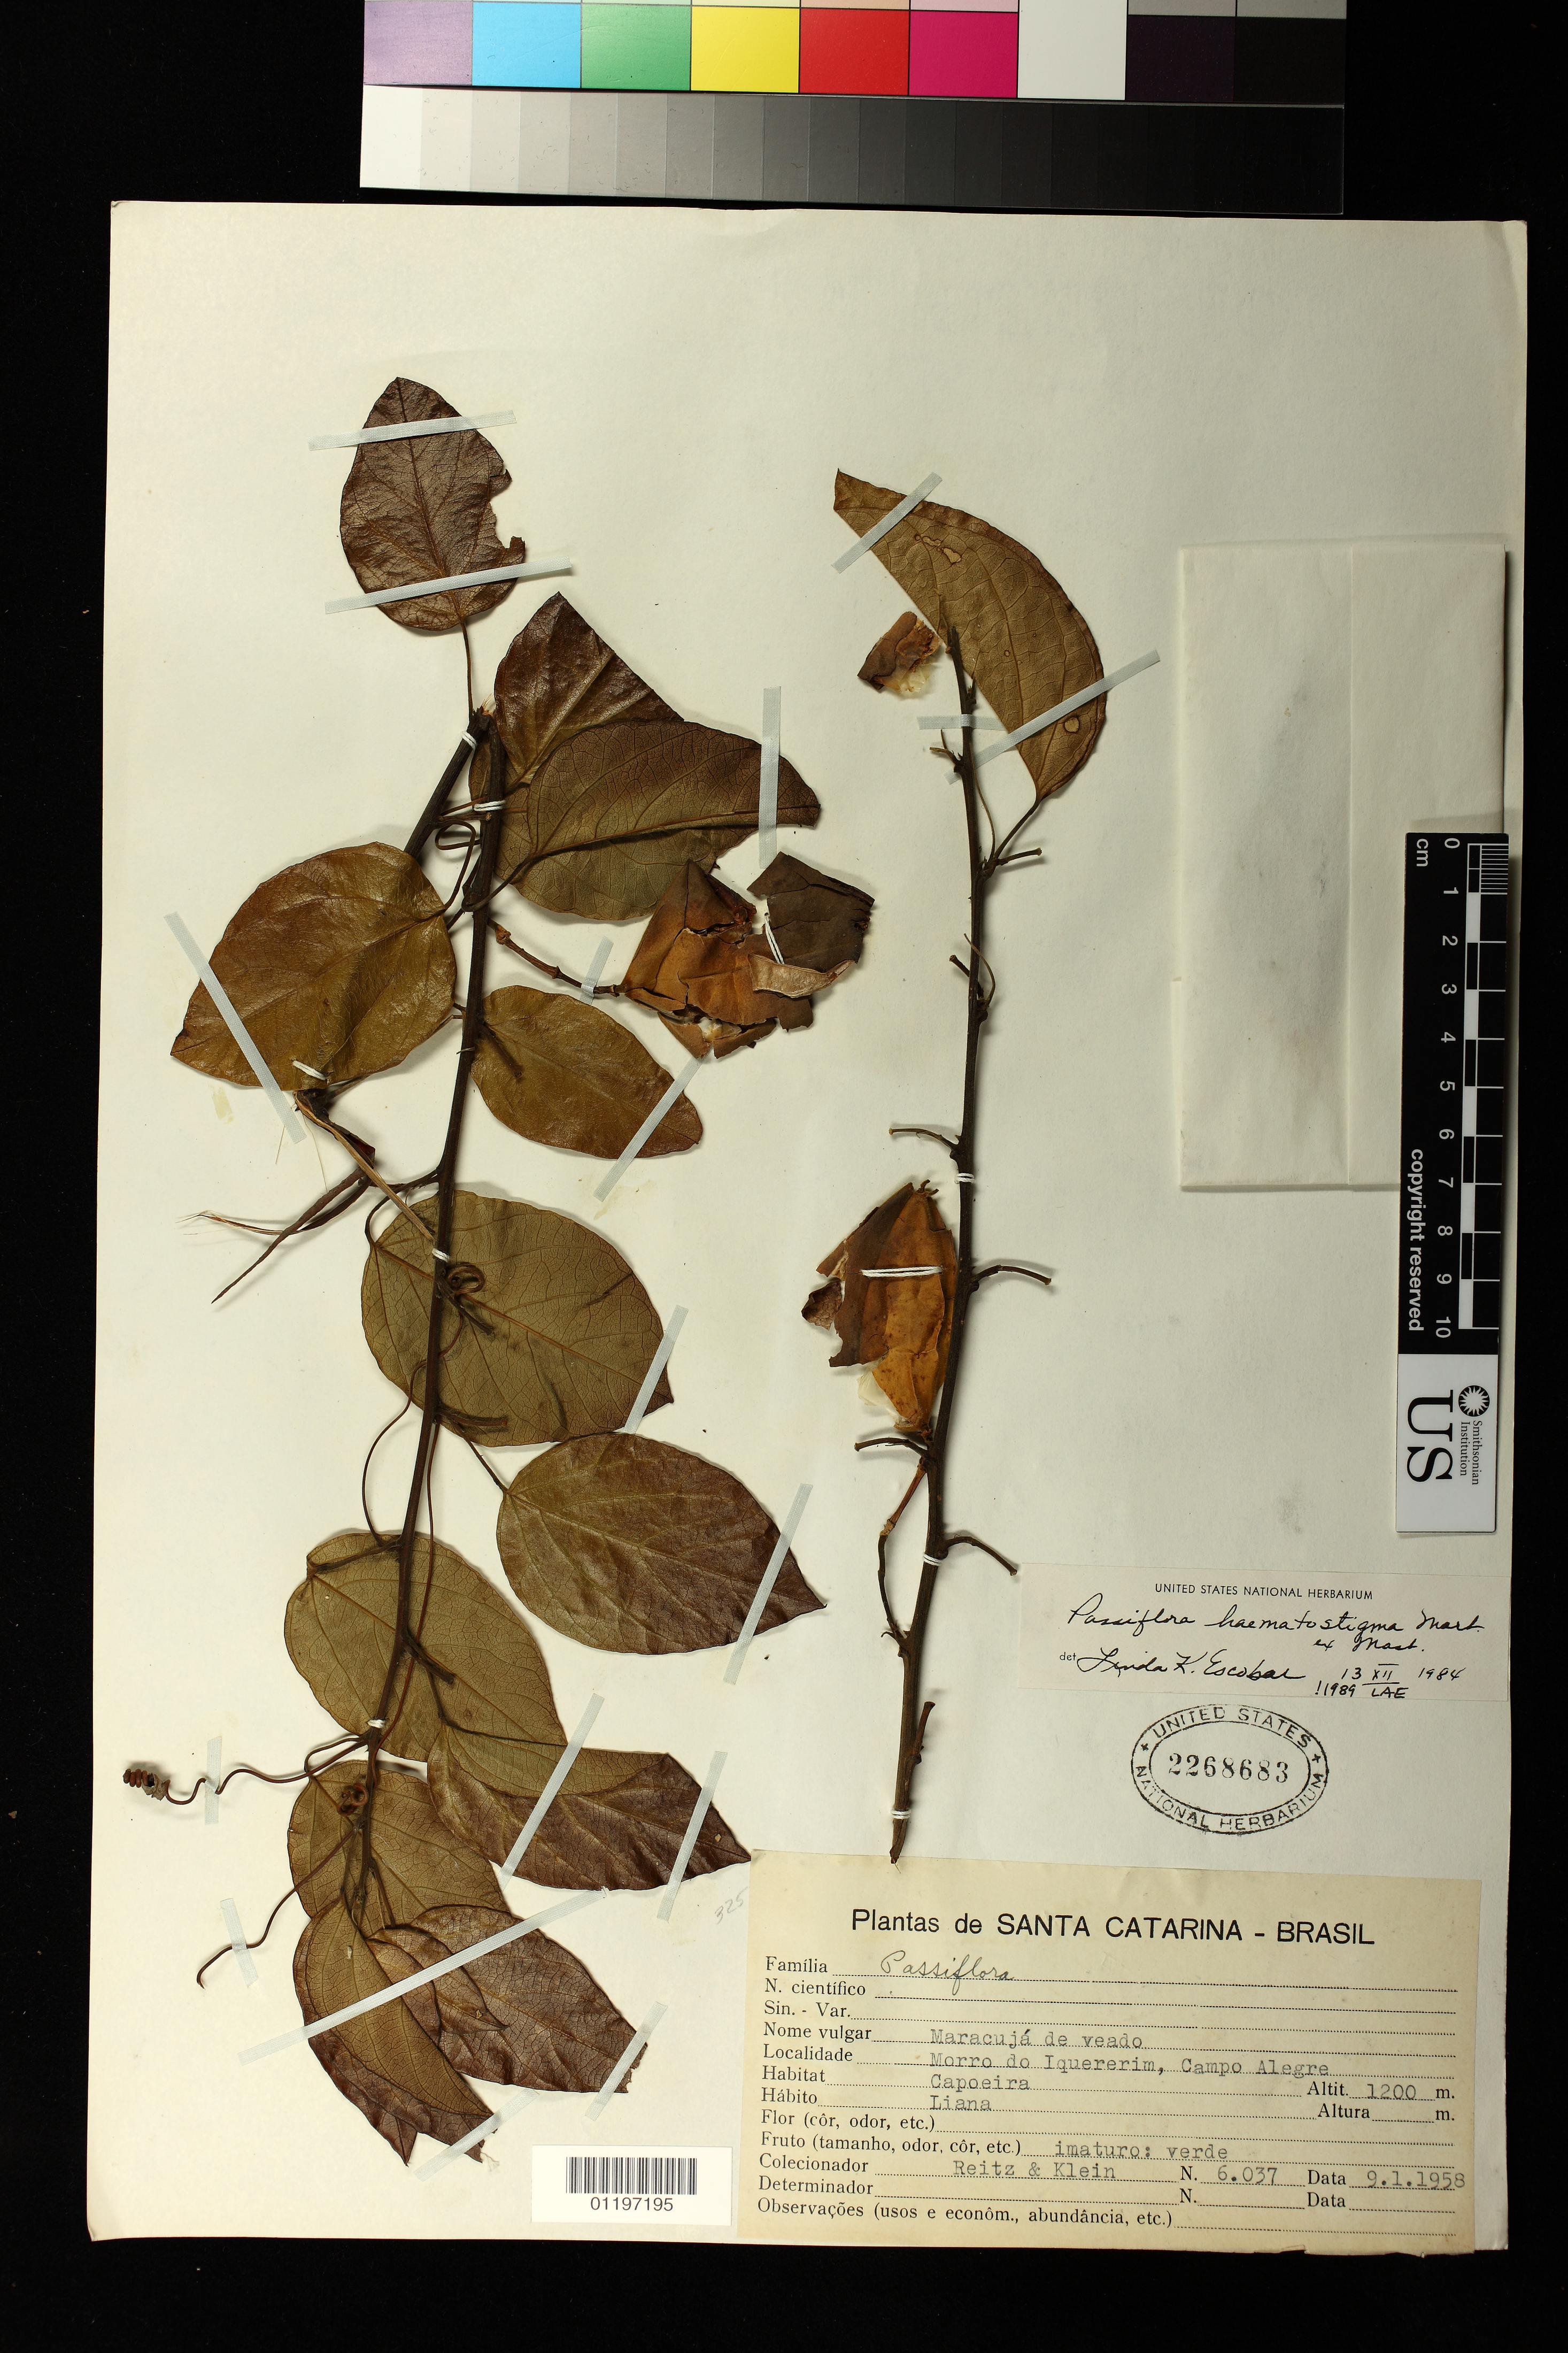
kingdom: Plantae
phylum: Tracheophyta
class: Magnoliopsida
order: Malpighiales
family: Passifloraceae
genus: Passiflora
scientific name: Passiflora haematostigma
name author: Mart. ex Mast.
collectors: R. Reitz & R. M. Klein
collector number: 6037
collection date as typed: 01 Sep 1958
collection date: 1958-09-01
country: Brazil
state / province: Santa Catarina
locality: Santa Catarina: Morro do Iquererim, Campo Alegre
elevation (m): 1200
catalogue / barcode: US 2268683